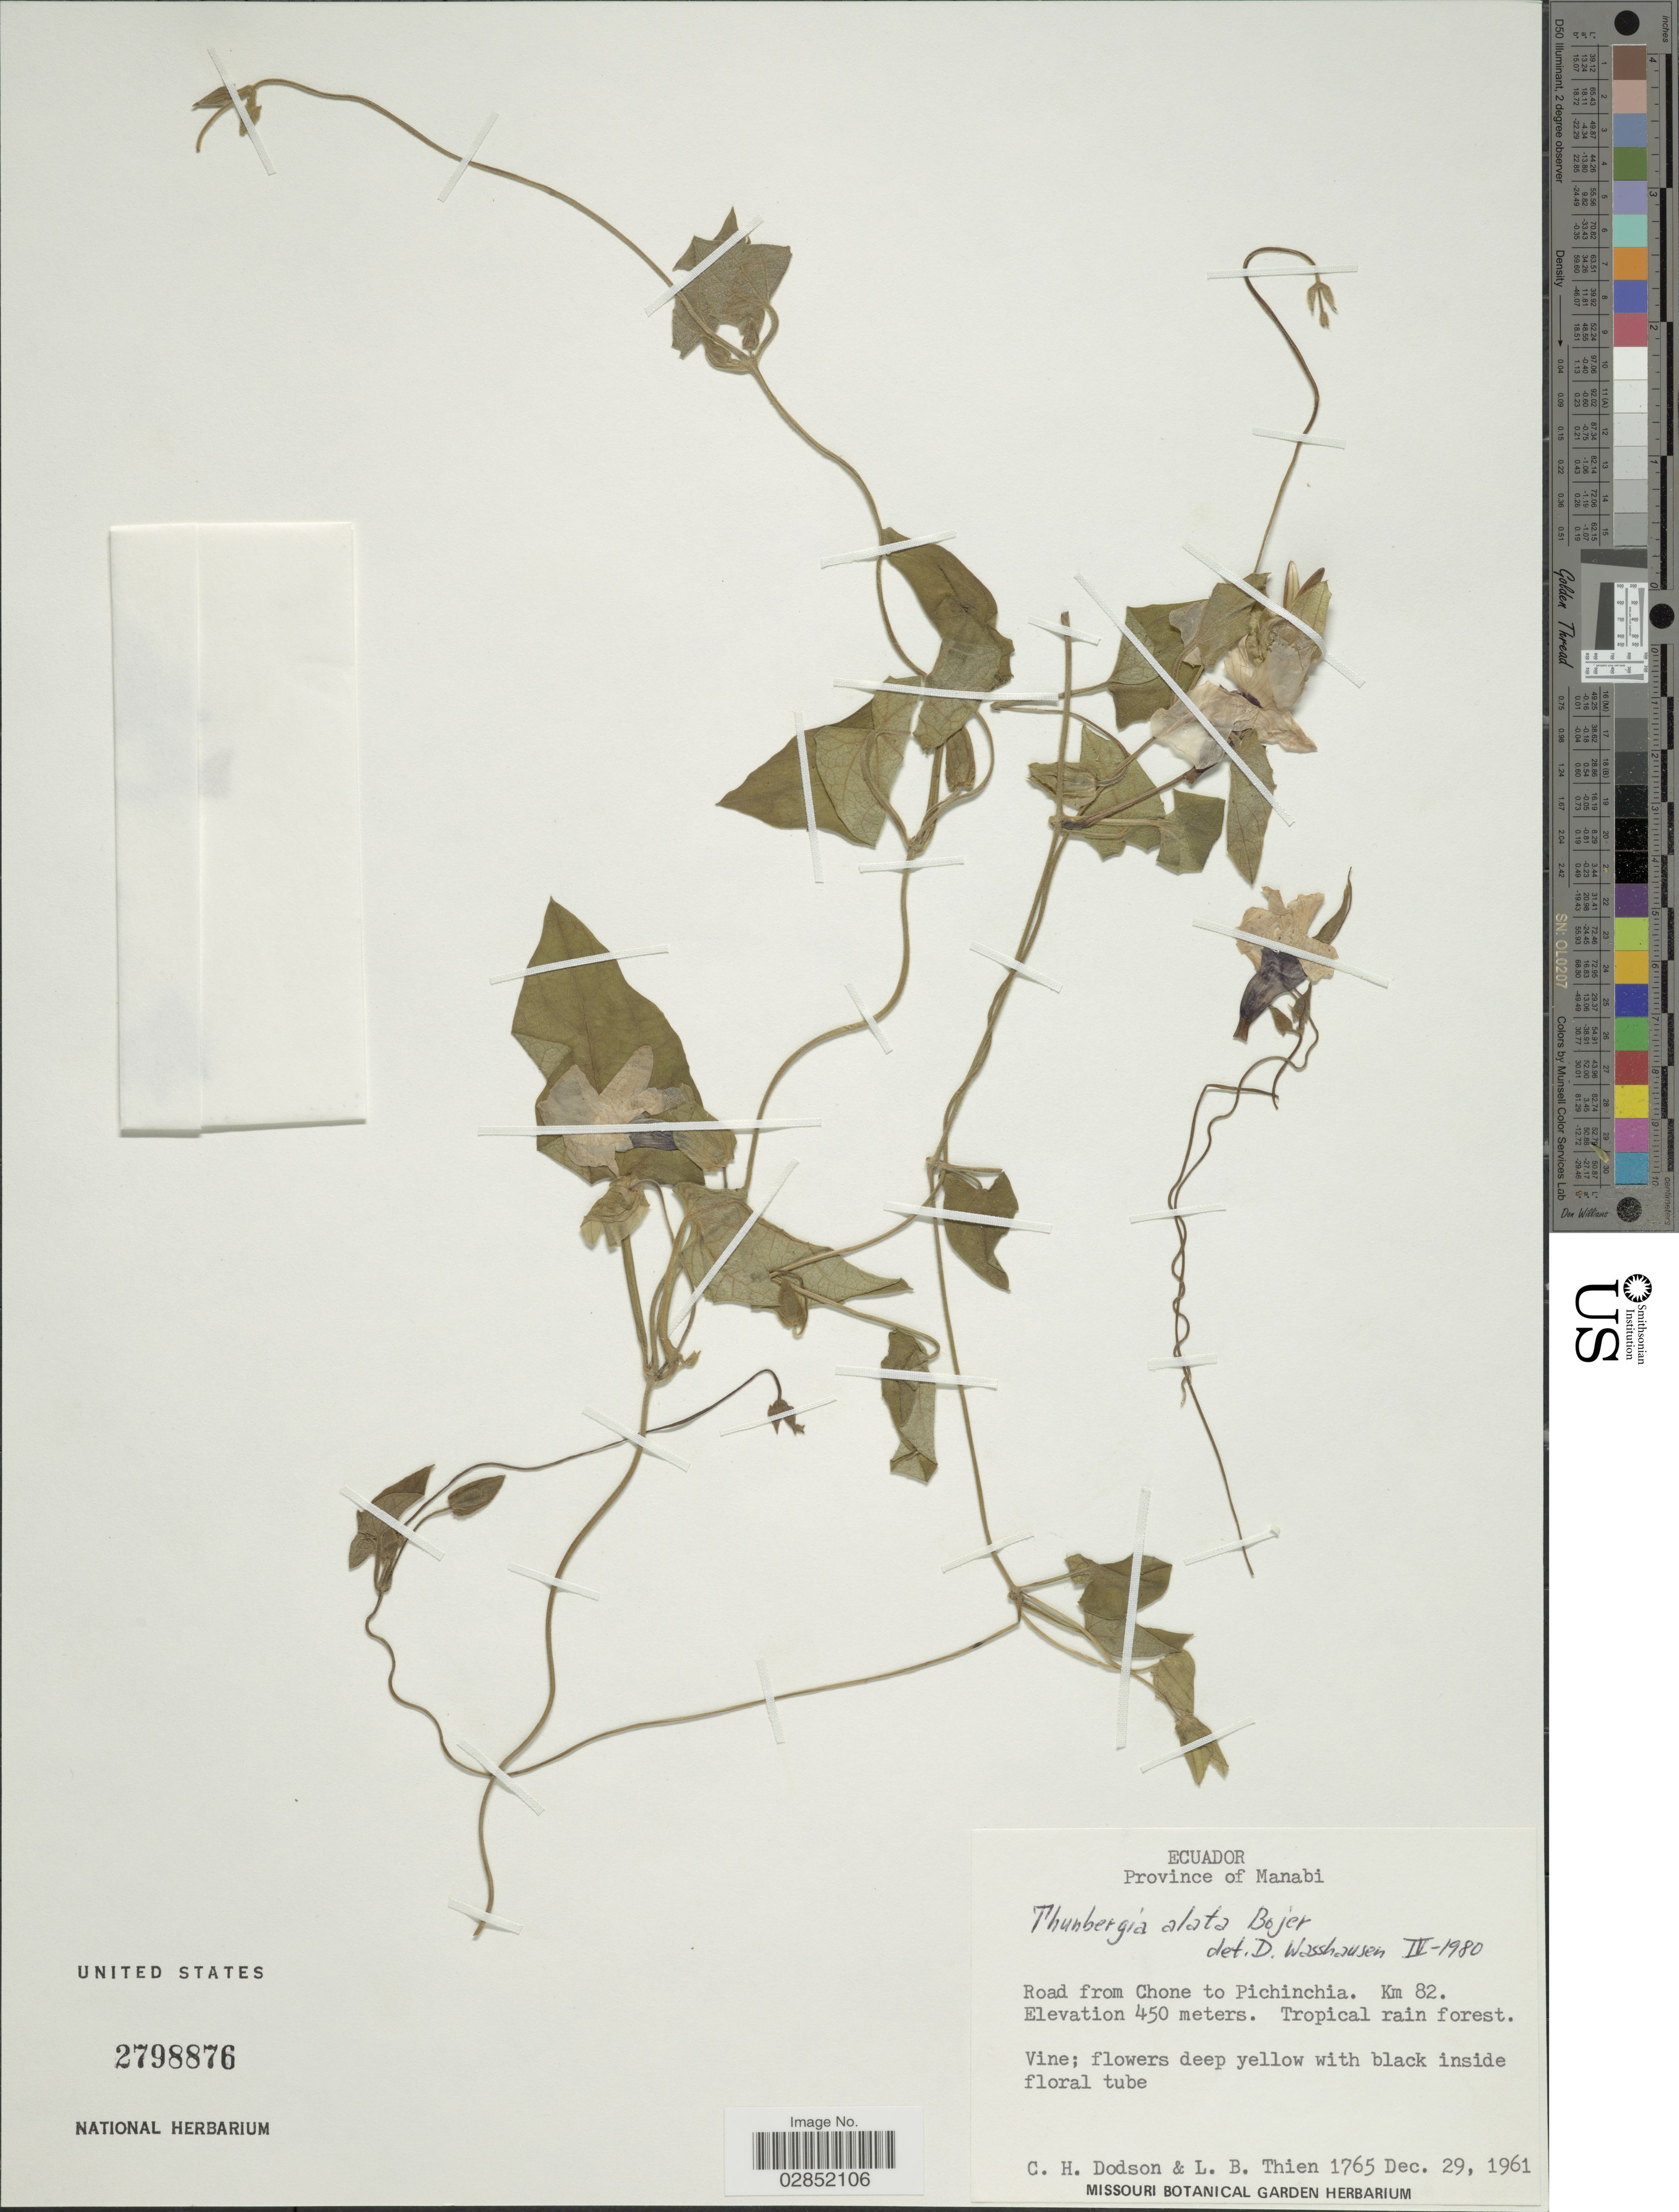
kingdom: Plantae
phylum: Tracheophyta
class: Magnoliopsida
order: Lamiales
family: Acanthaceae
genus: Thunbergia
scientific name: Thunbergia alata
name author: Bojer ex Sims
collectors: C. H. Dodson & L. Thien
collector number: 1765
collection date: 1961-12-29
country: Ecuador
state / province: Manabí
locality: Road from Chone to Pichinchia. Km 82.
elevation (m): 450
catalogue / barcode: US 2798876